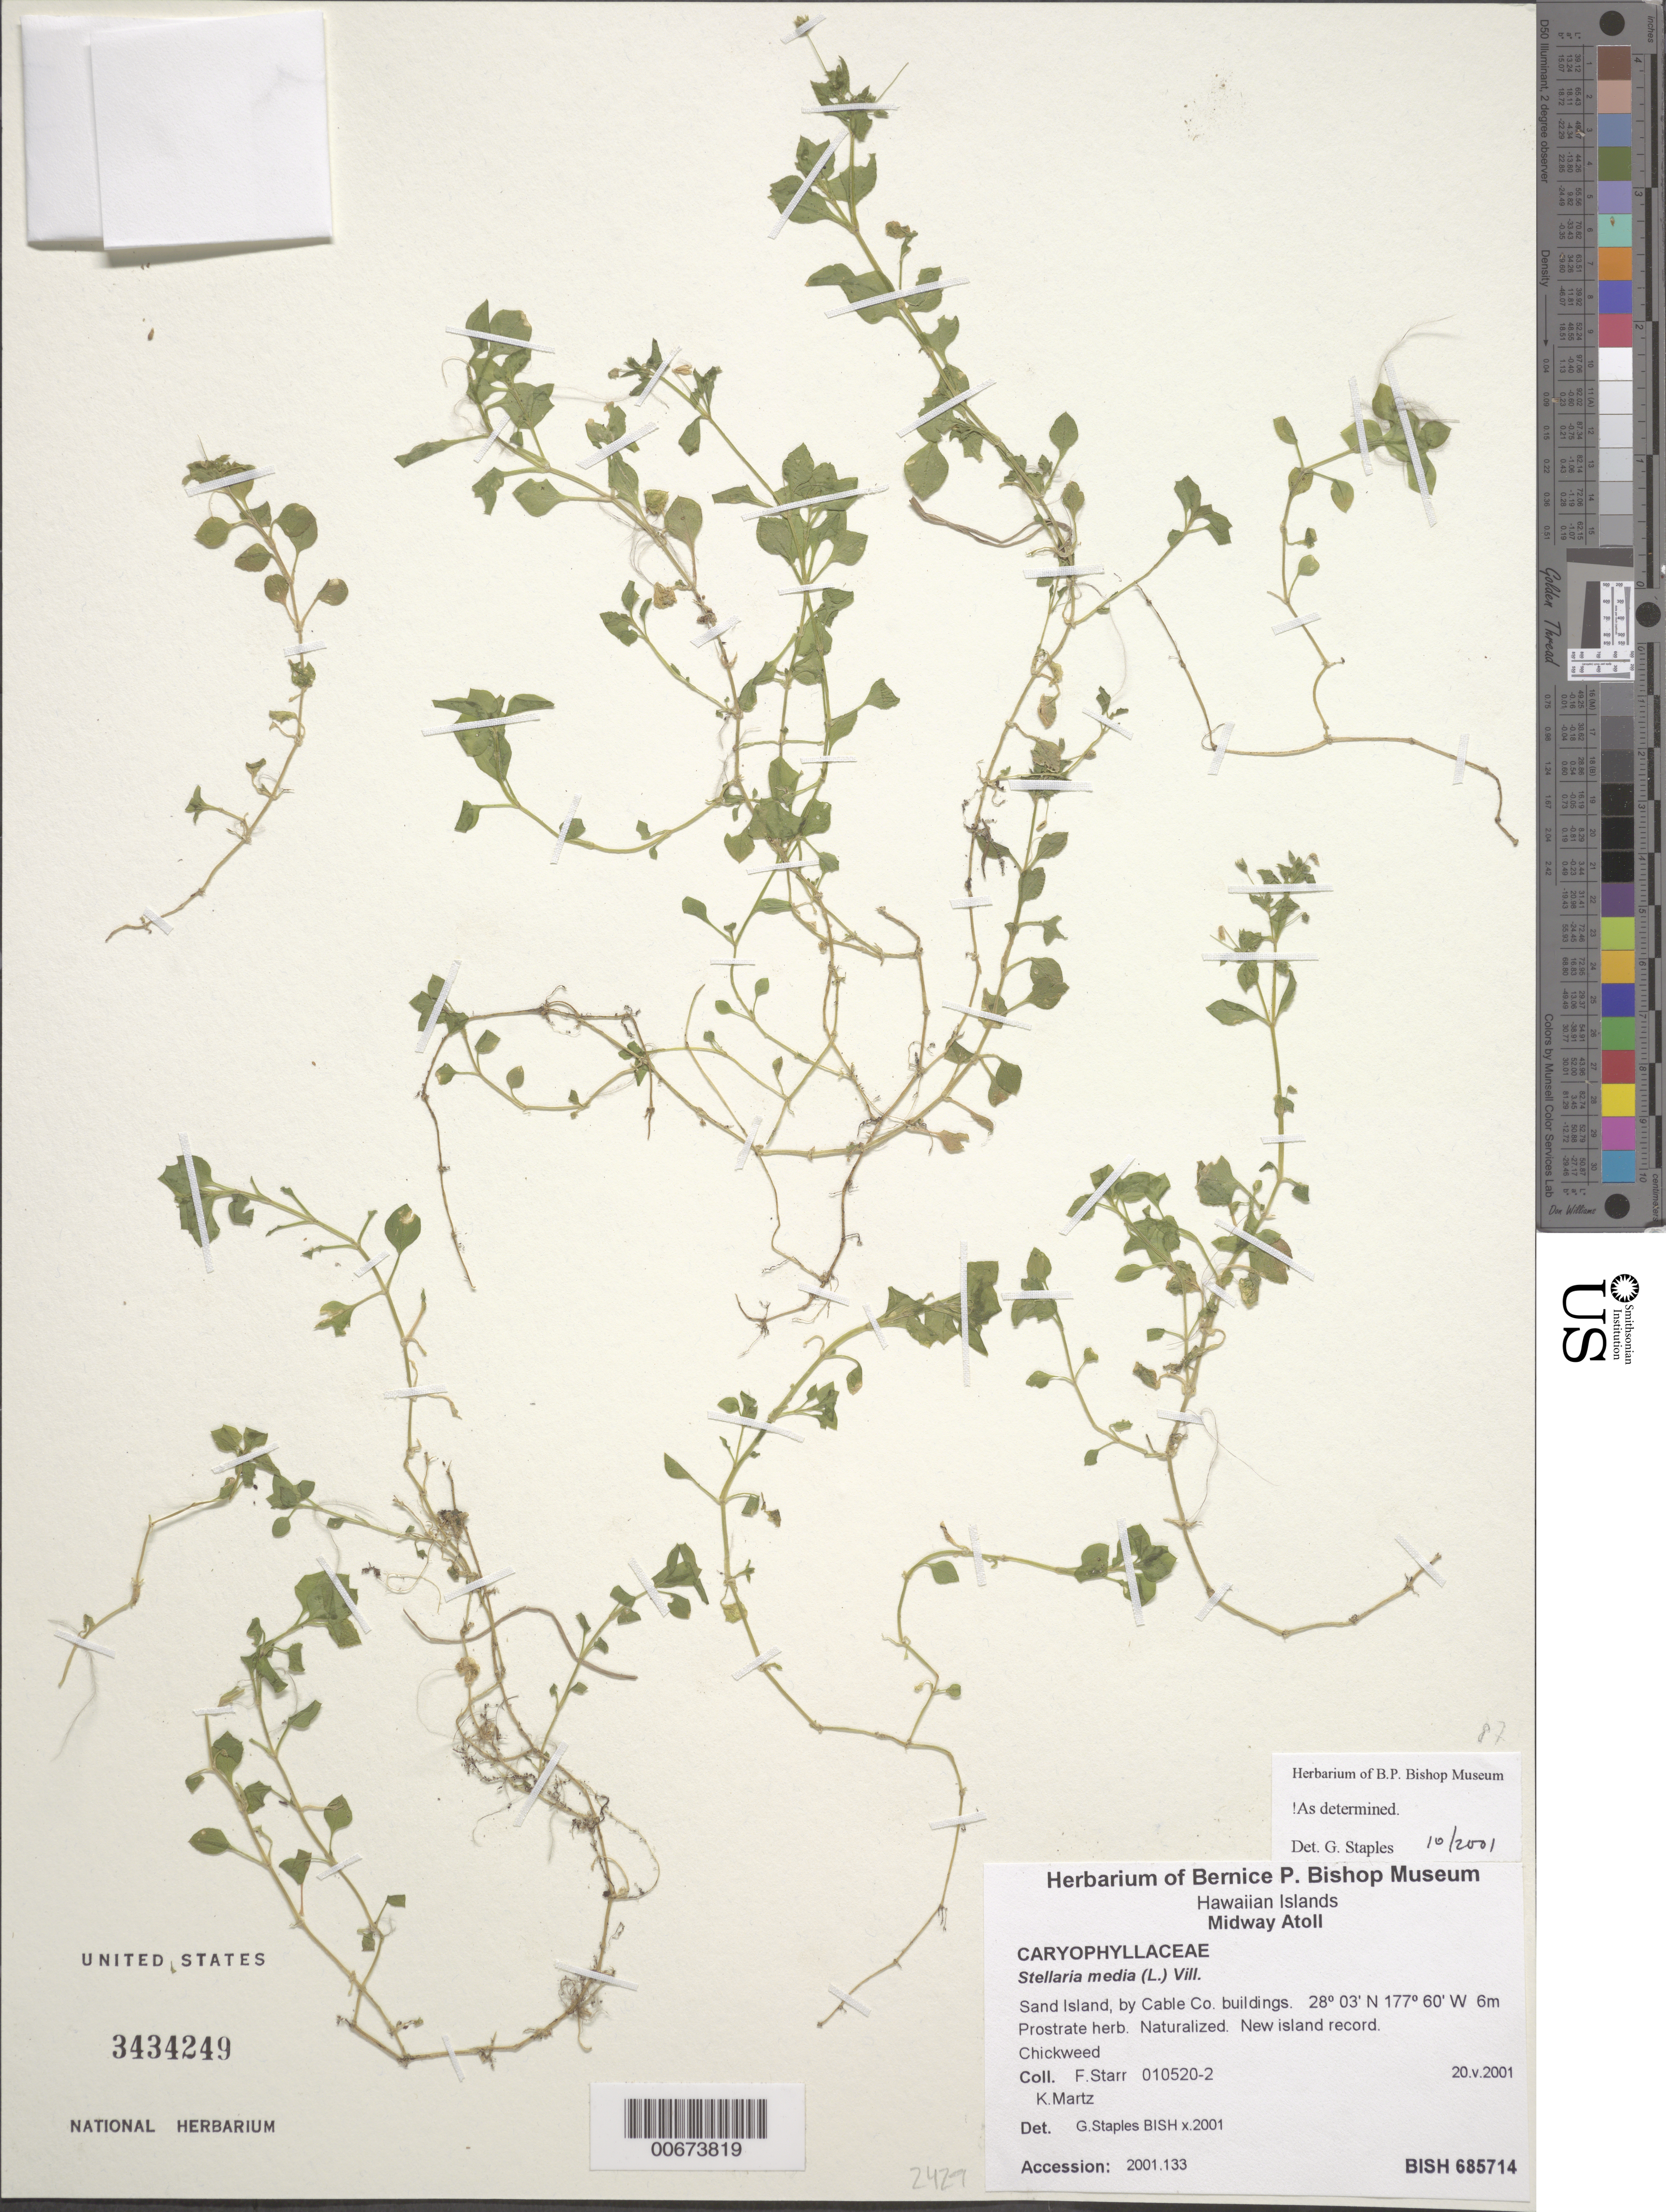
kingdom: Plantae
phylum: Tracheophyta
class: Magnoliopsida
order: Caryophyllales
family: Caryophyllaceae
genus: Stellaria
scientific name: Stellaria media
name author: (L.) Vill.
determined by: Staples, G. W.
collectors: F. Starr & K. Martz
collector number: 010520-2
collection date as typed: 20 May 2001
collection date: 2001-05-20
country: U.S. Administered Pacific Islands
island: Midway Atoll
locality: Sand Islet, by Cable Co. buildings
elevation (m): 6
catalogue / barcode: US 3434249